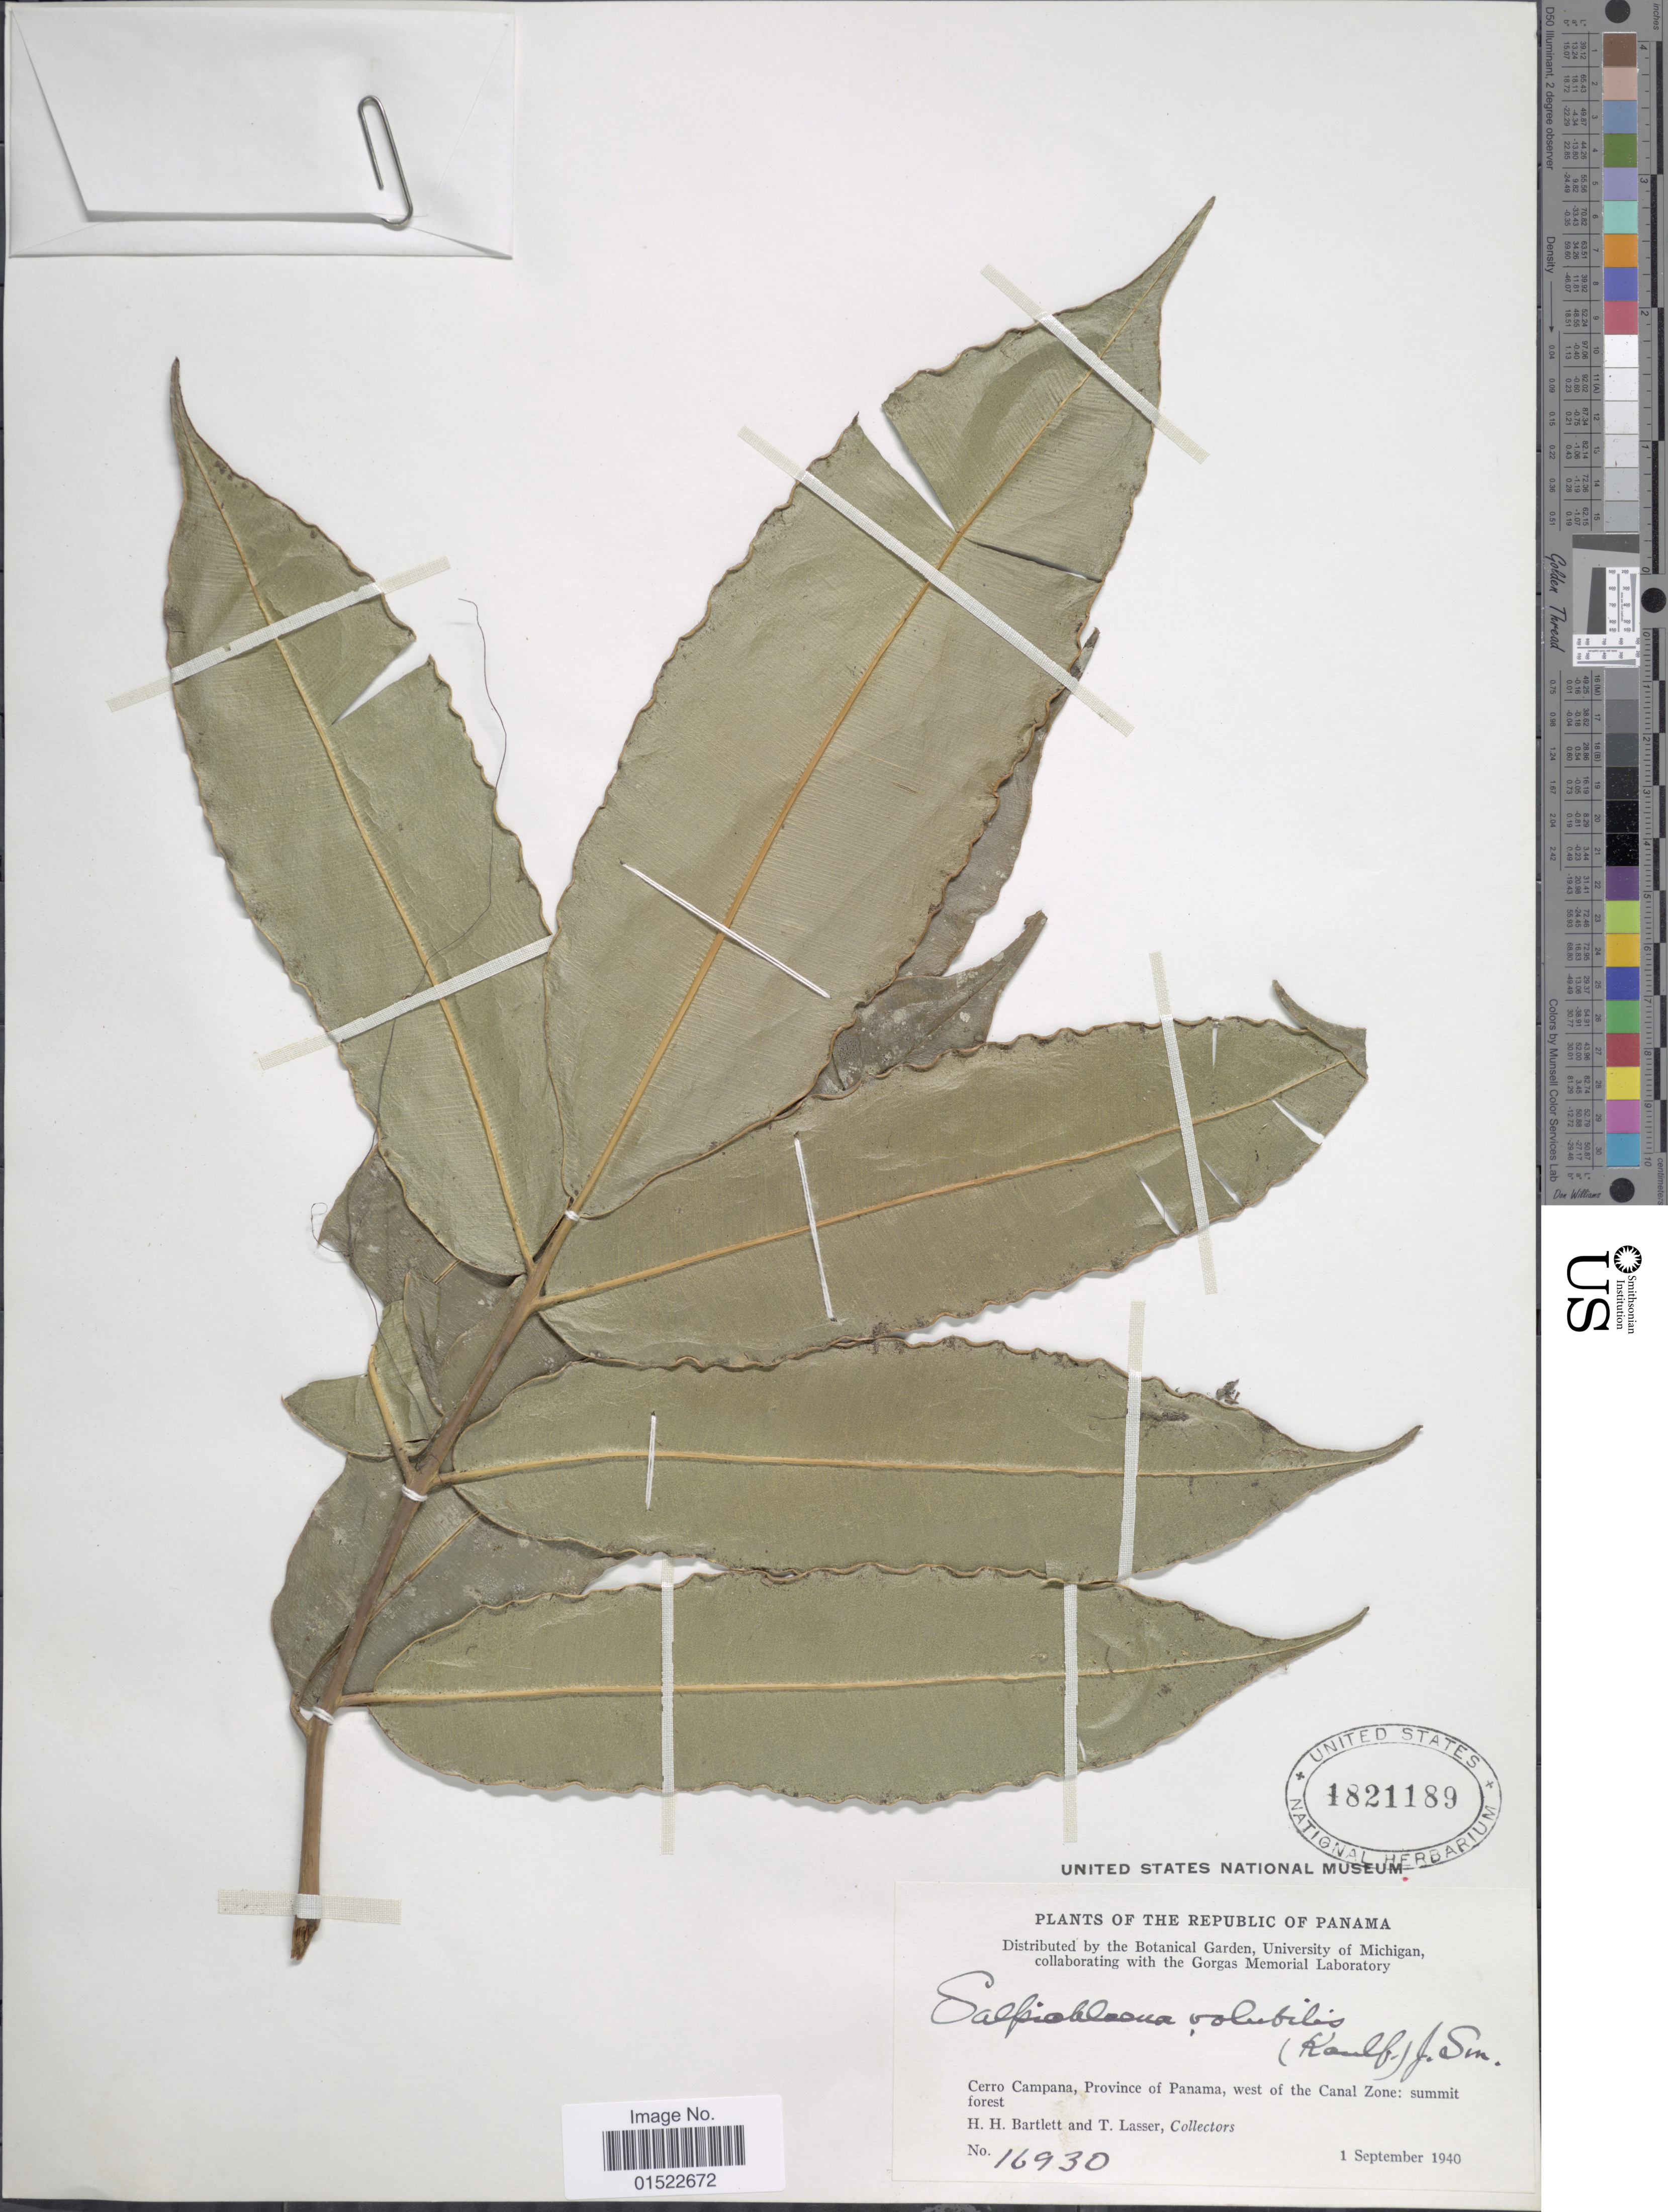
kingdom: Plantae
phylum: Tracheophyta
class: Polypodiopsida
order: Polypodiales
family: Blechnaceae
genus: Salpichlaena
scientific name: Salpichlaena volubilis subsp. volubilis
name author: (Kaulf.) J. Sm.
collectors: H. H. Bartlett & T. Lasser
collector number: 16930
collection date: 1940-09-01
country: Panama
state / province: Colón / Panamá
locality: Cerro Campana, Province of Panama, west of the Canal Zone; summit forest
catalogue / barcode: US 1821189